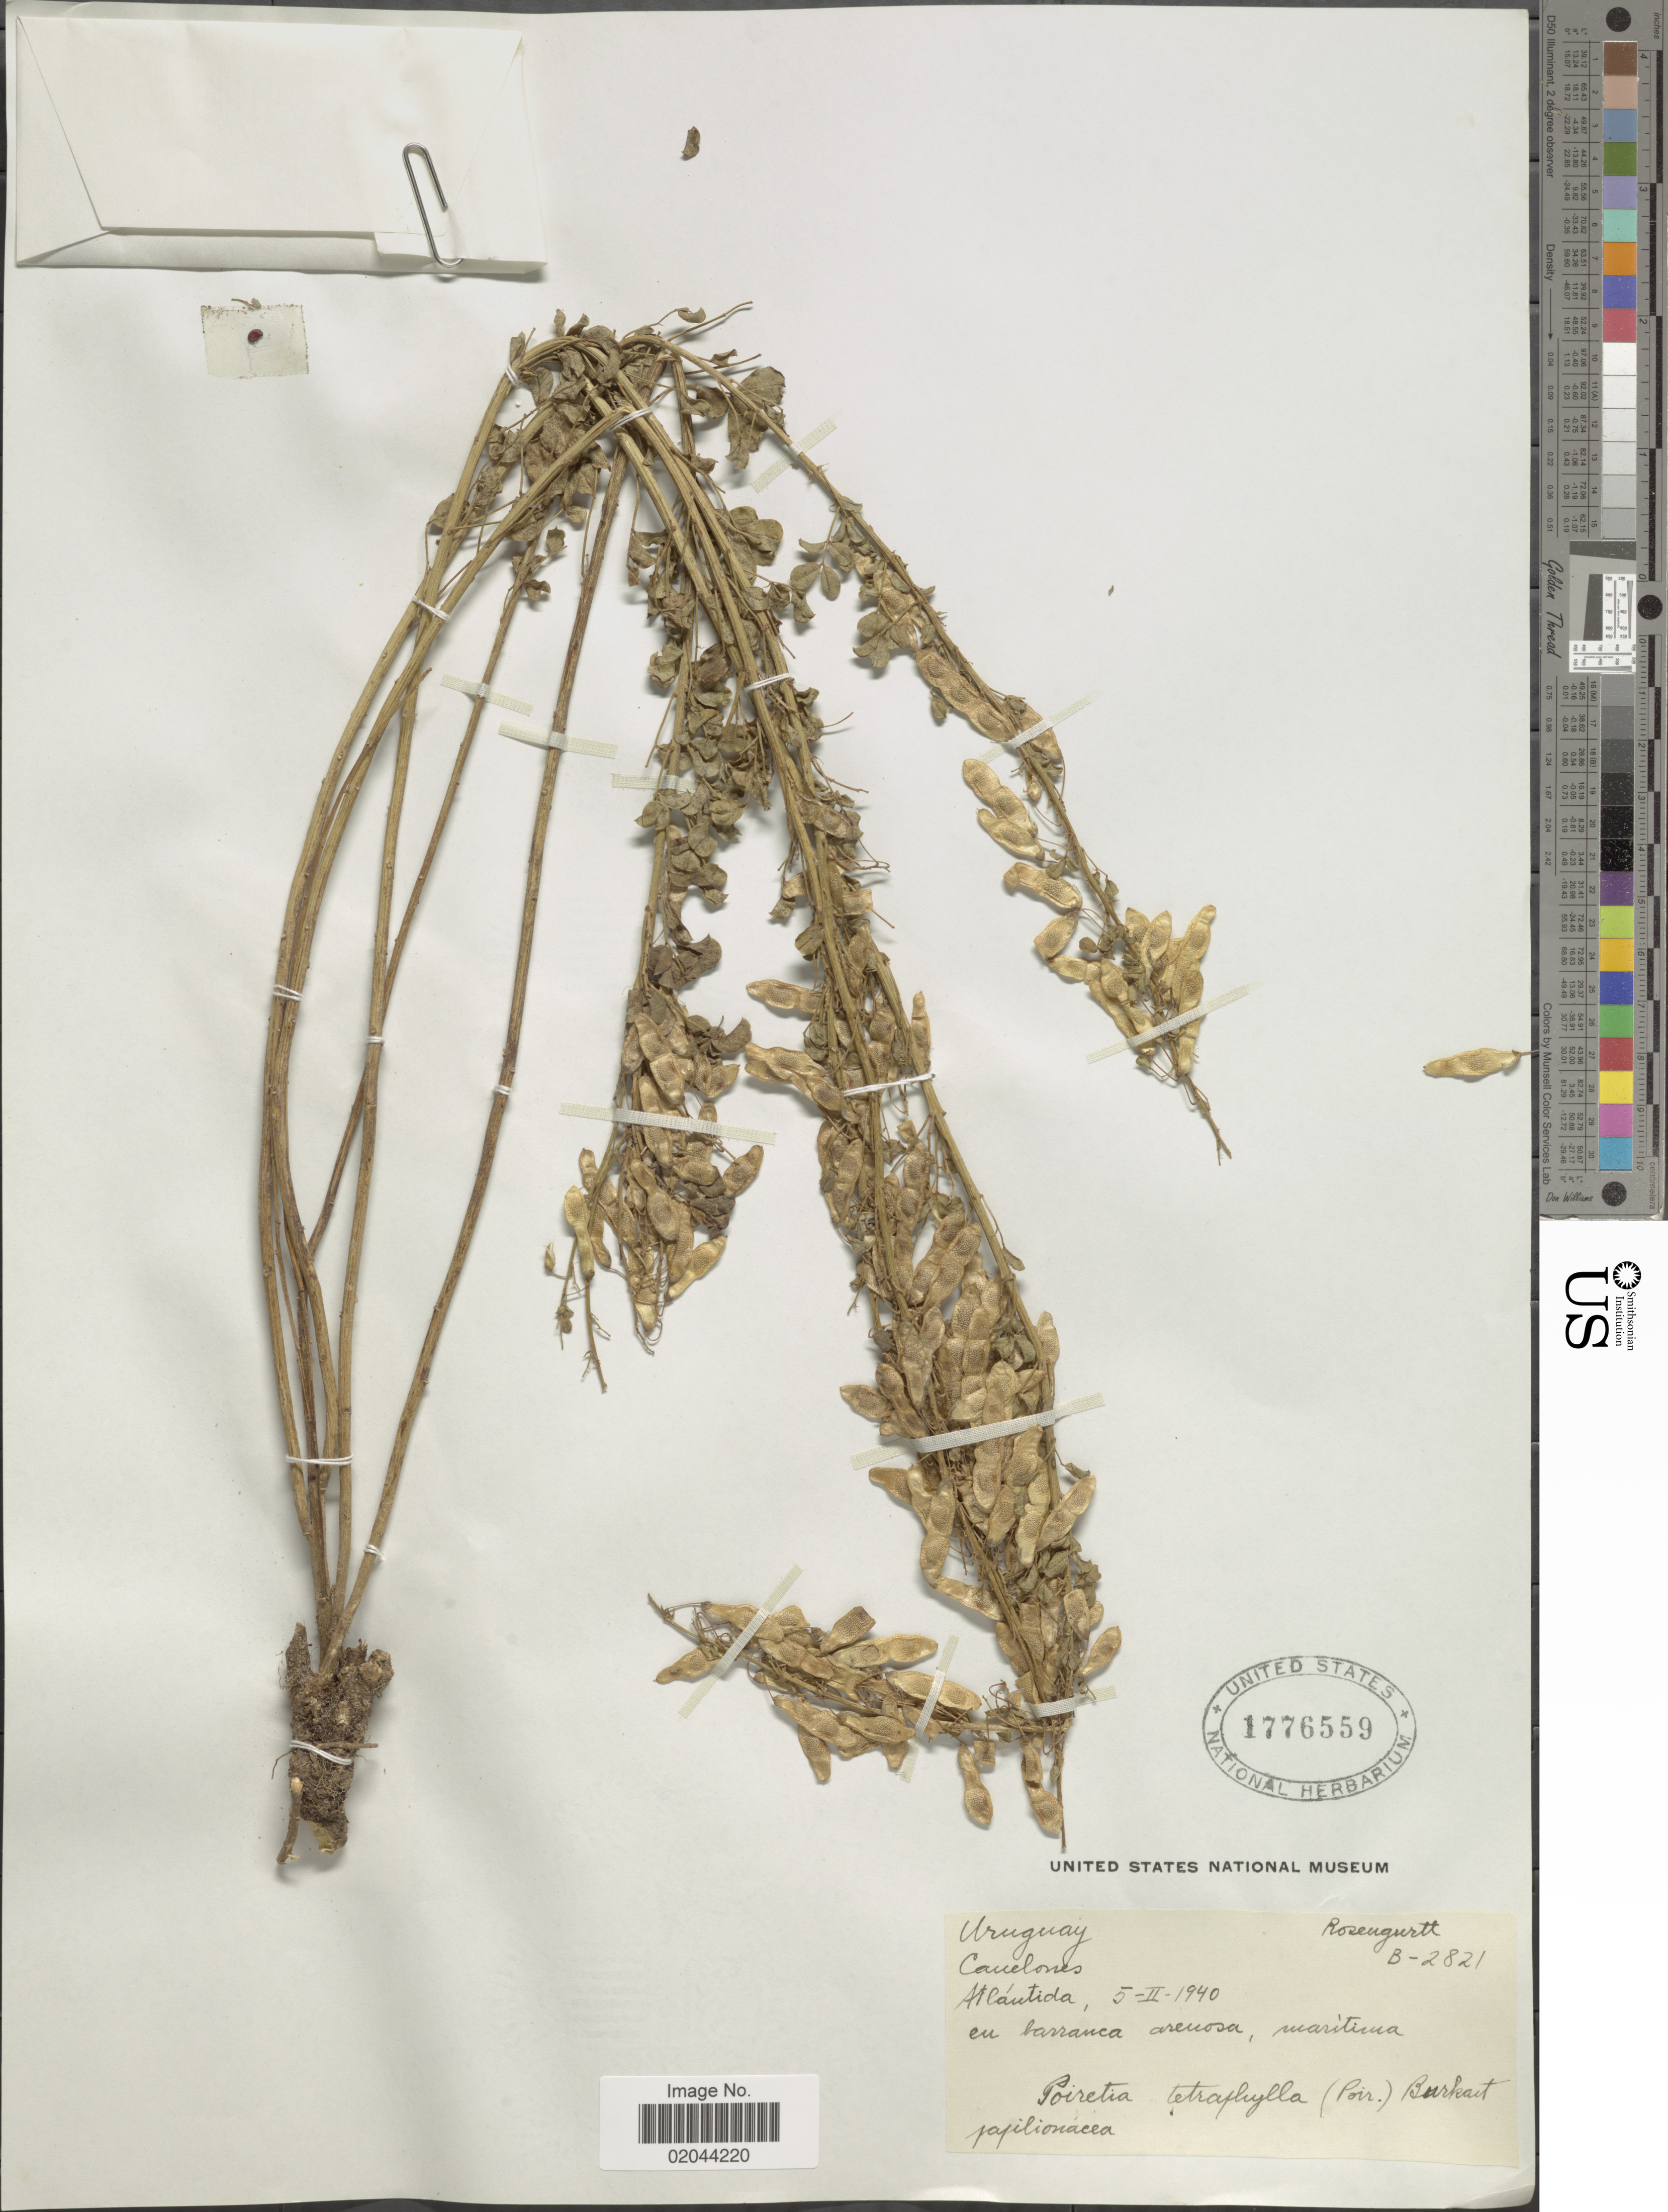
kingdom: Plantae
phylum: Tracheophyta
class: Magnoliopsida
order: Fabales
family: Fabaceae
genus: Poiretia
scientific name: Poiretia tetraphylla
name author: (Poir.) Burkart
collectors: Rosengurtt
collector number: B-2821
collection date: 1940-02-05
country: Uruguay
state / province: Canelones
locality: Atlántida, en barranca arenosa, maritima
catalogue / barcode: US 1776559